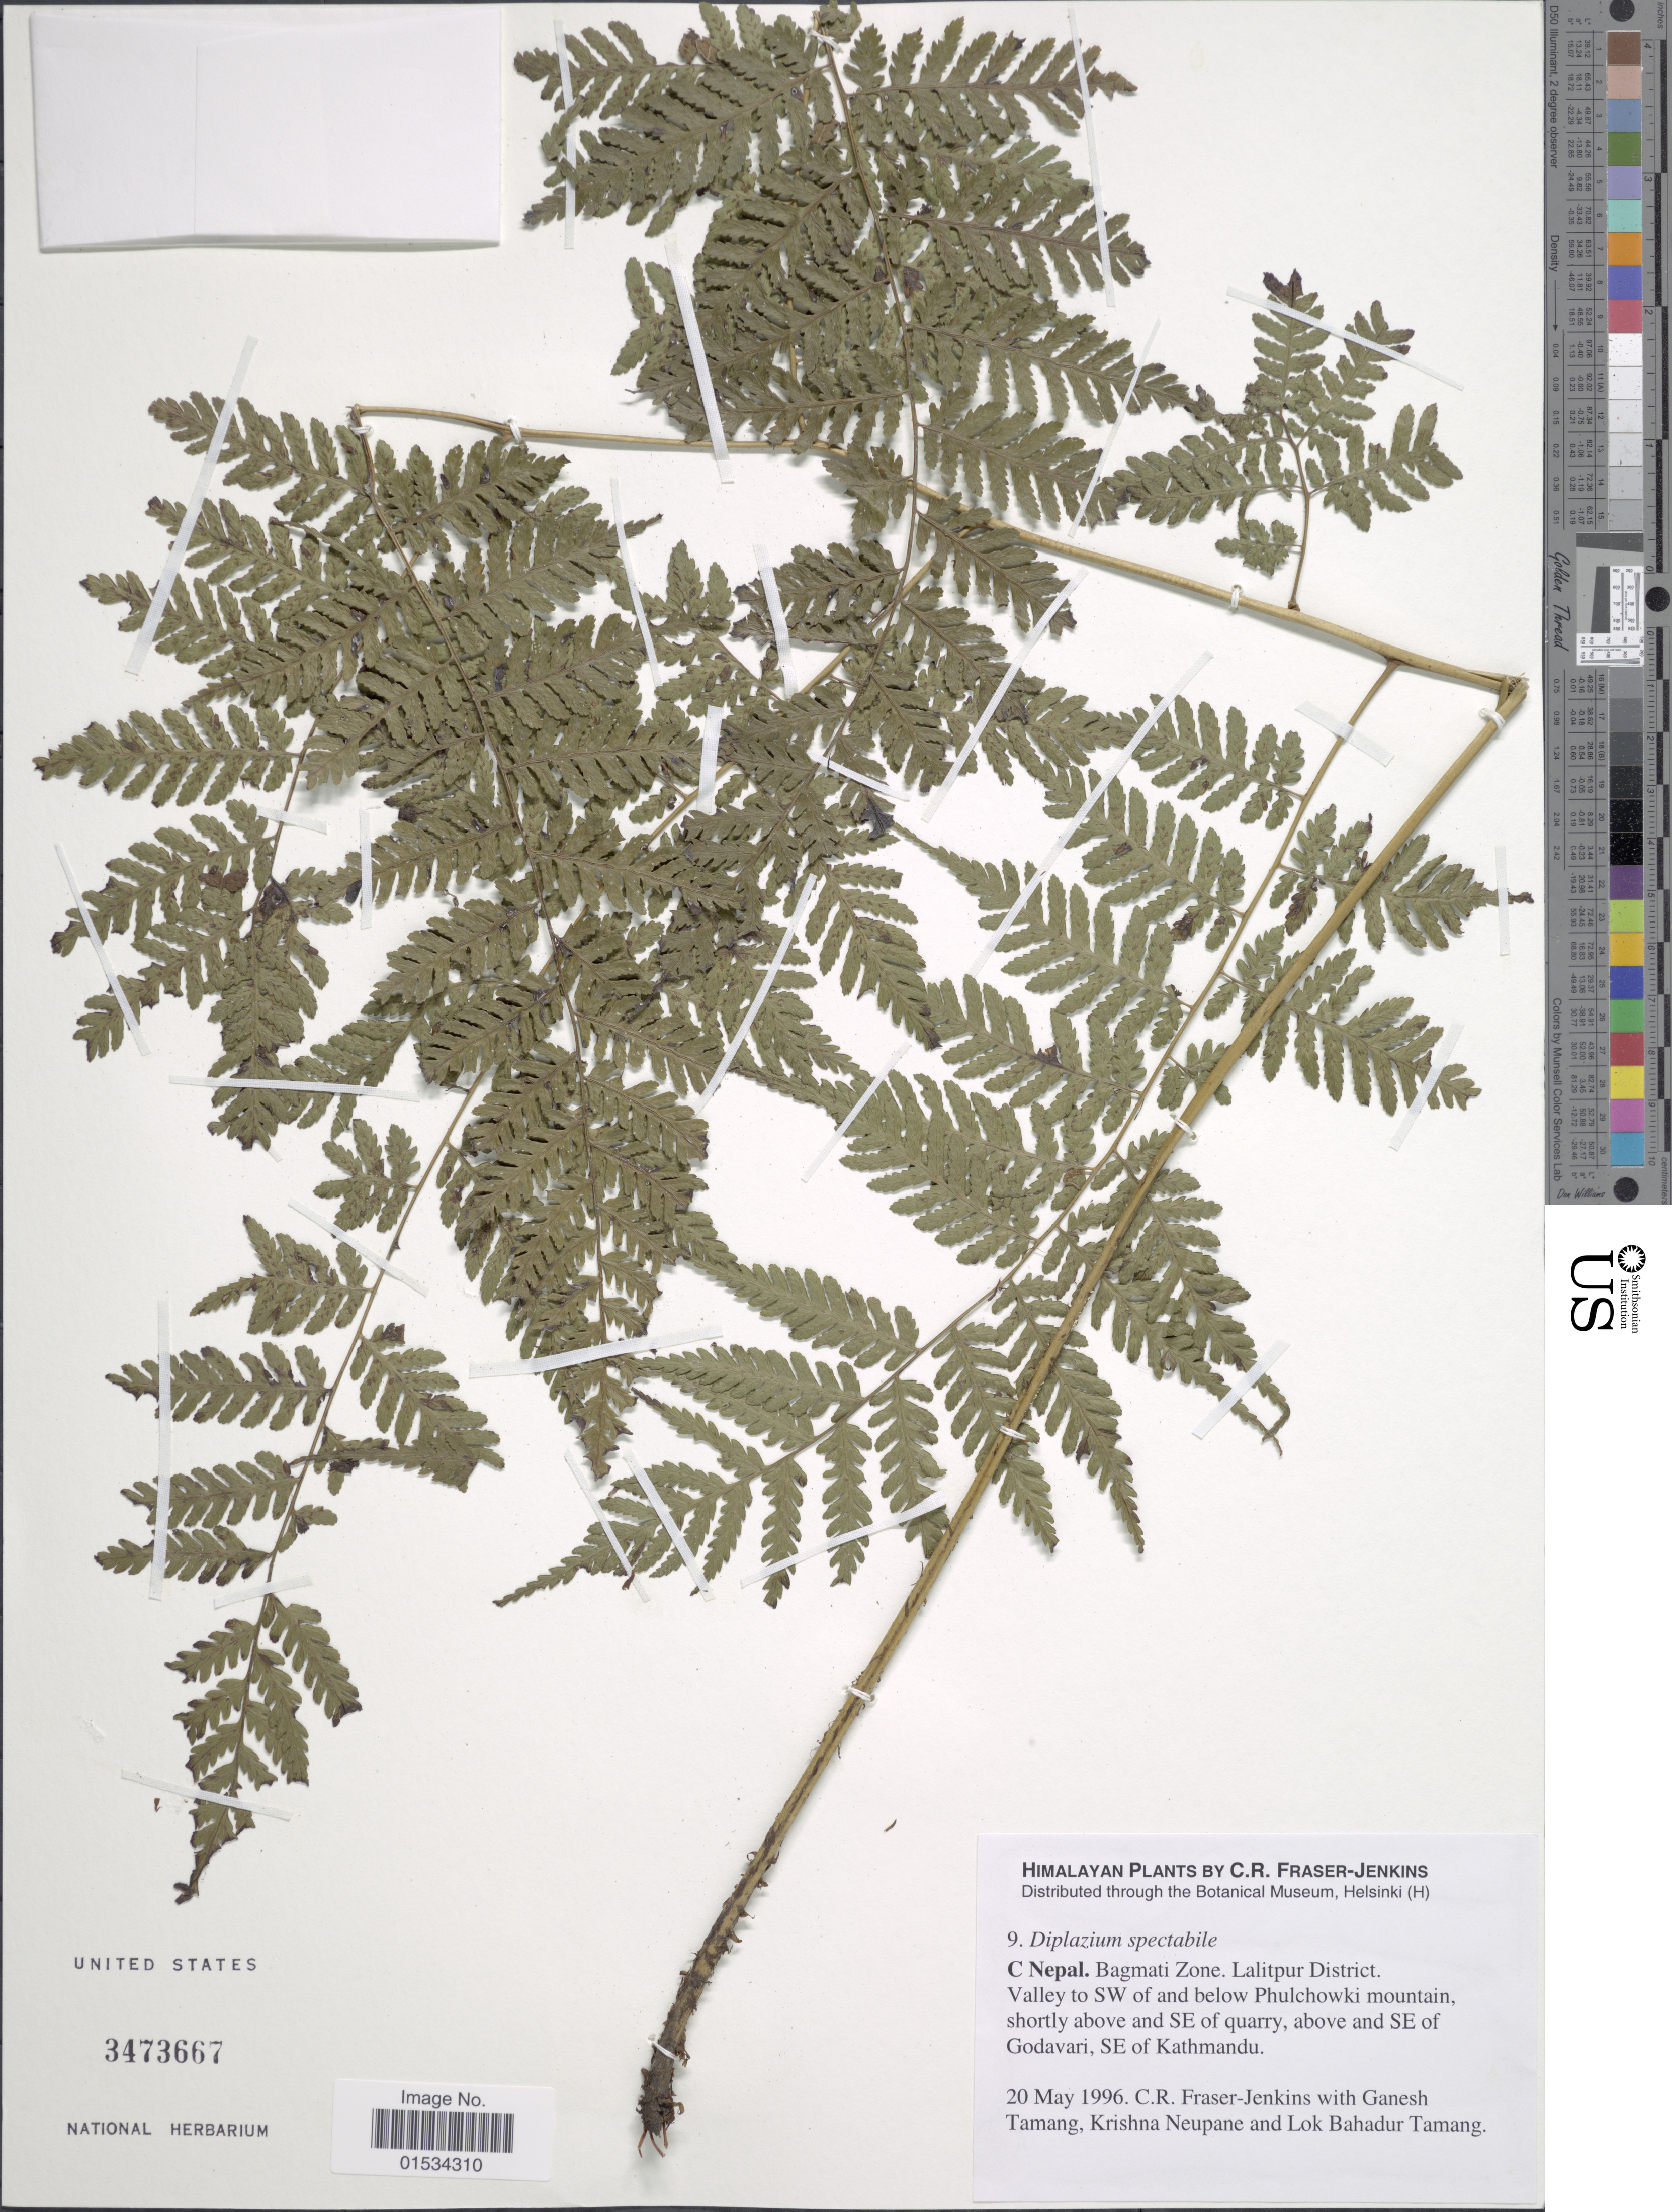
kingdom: Plantae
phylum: Tracheophyta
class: Polypodiopsida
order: Polypodiales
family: Athyriaceae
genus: Diplazium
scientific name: Diplazium spectabile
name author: (Wall. ex Mett.) Bir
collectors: C. R. Fraser-Jenkins, G. Tamang, K. Neupane & L. Tamang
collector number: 9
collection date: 1996-05-20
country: Nepal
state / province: Bagmati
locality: C. Nepal, Bagmati Zone, Lalitpur District. Va;;ey to SW of and below Phulchowk mountain, shortly above and SE of quarry, above and SE of Godavari, SE of Kathmandu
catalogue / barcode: US 3473667